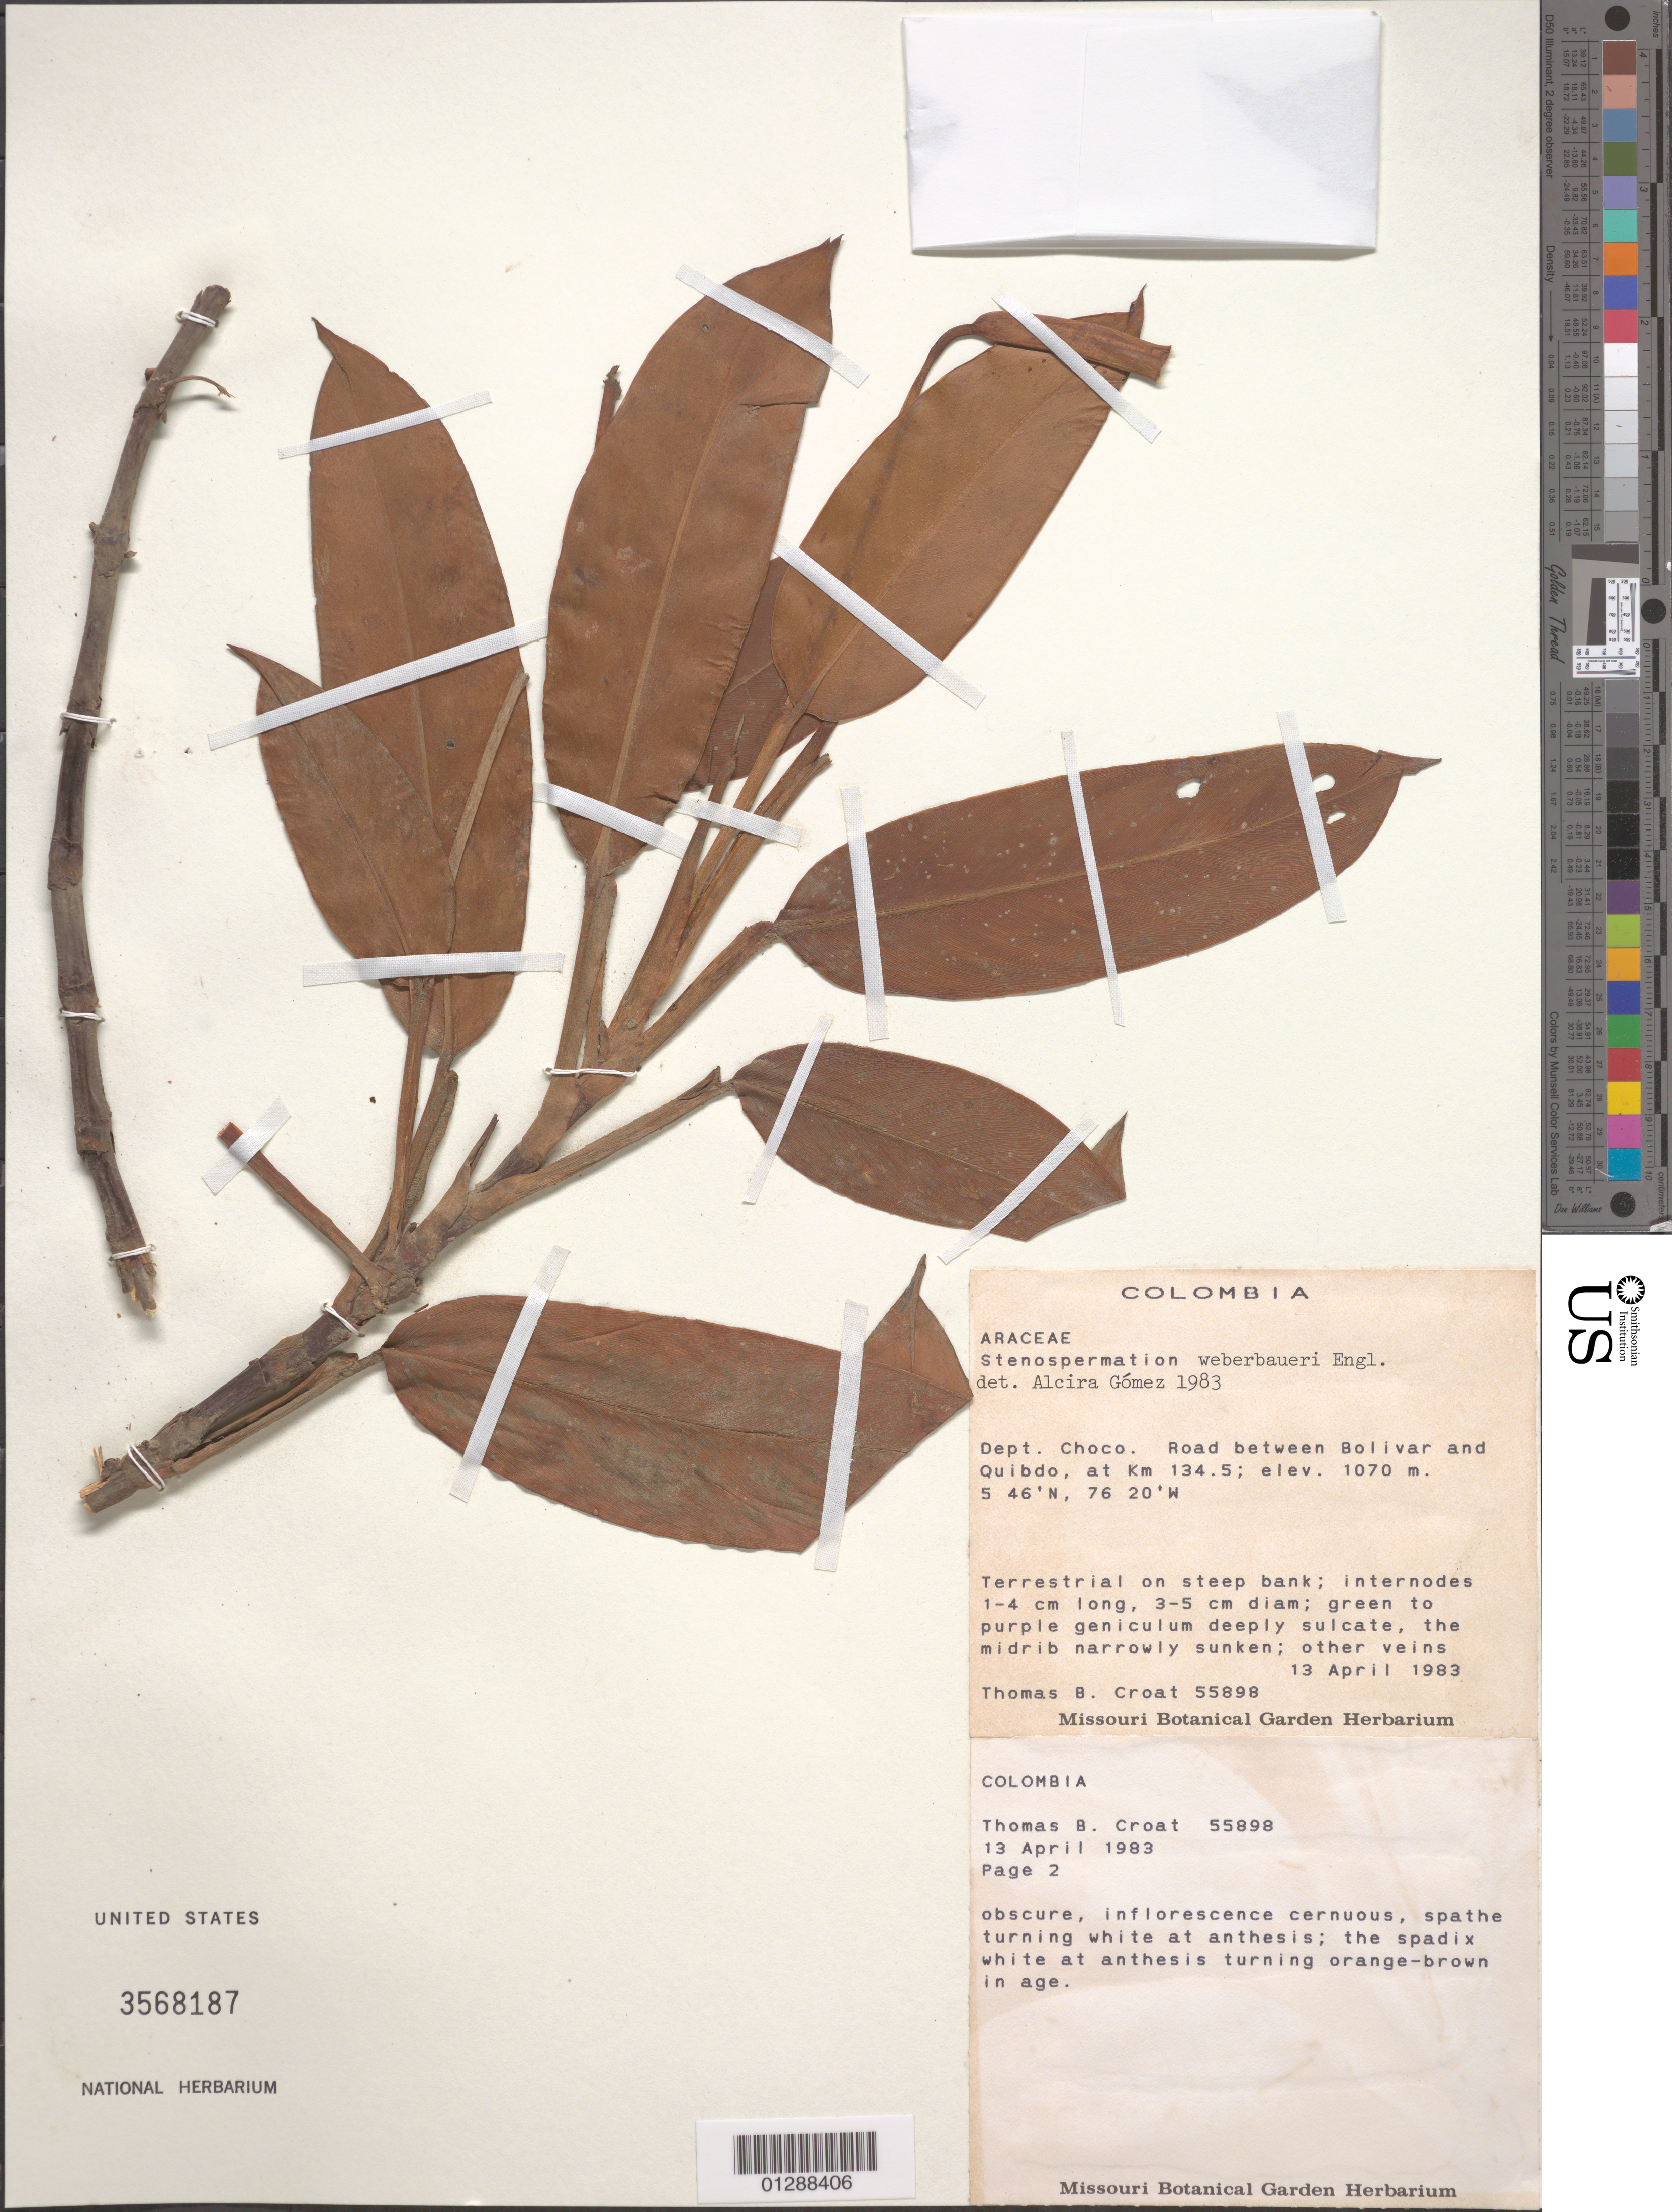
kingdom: Plantae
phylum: Tracheophyta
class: Liliopsida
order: Alismatales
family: Araceae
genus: Stenospermation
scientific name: Stenospermation weberbaueri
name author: Engl.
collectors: T. B. Croat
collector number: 55898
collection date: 1983-04-13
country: Colombia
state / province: Chocó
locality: Dept. Choco. Road between Bolivar and Quibdo, at Km. 134.5.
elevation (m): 1070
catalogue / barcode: US 3568187